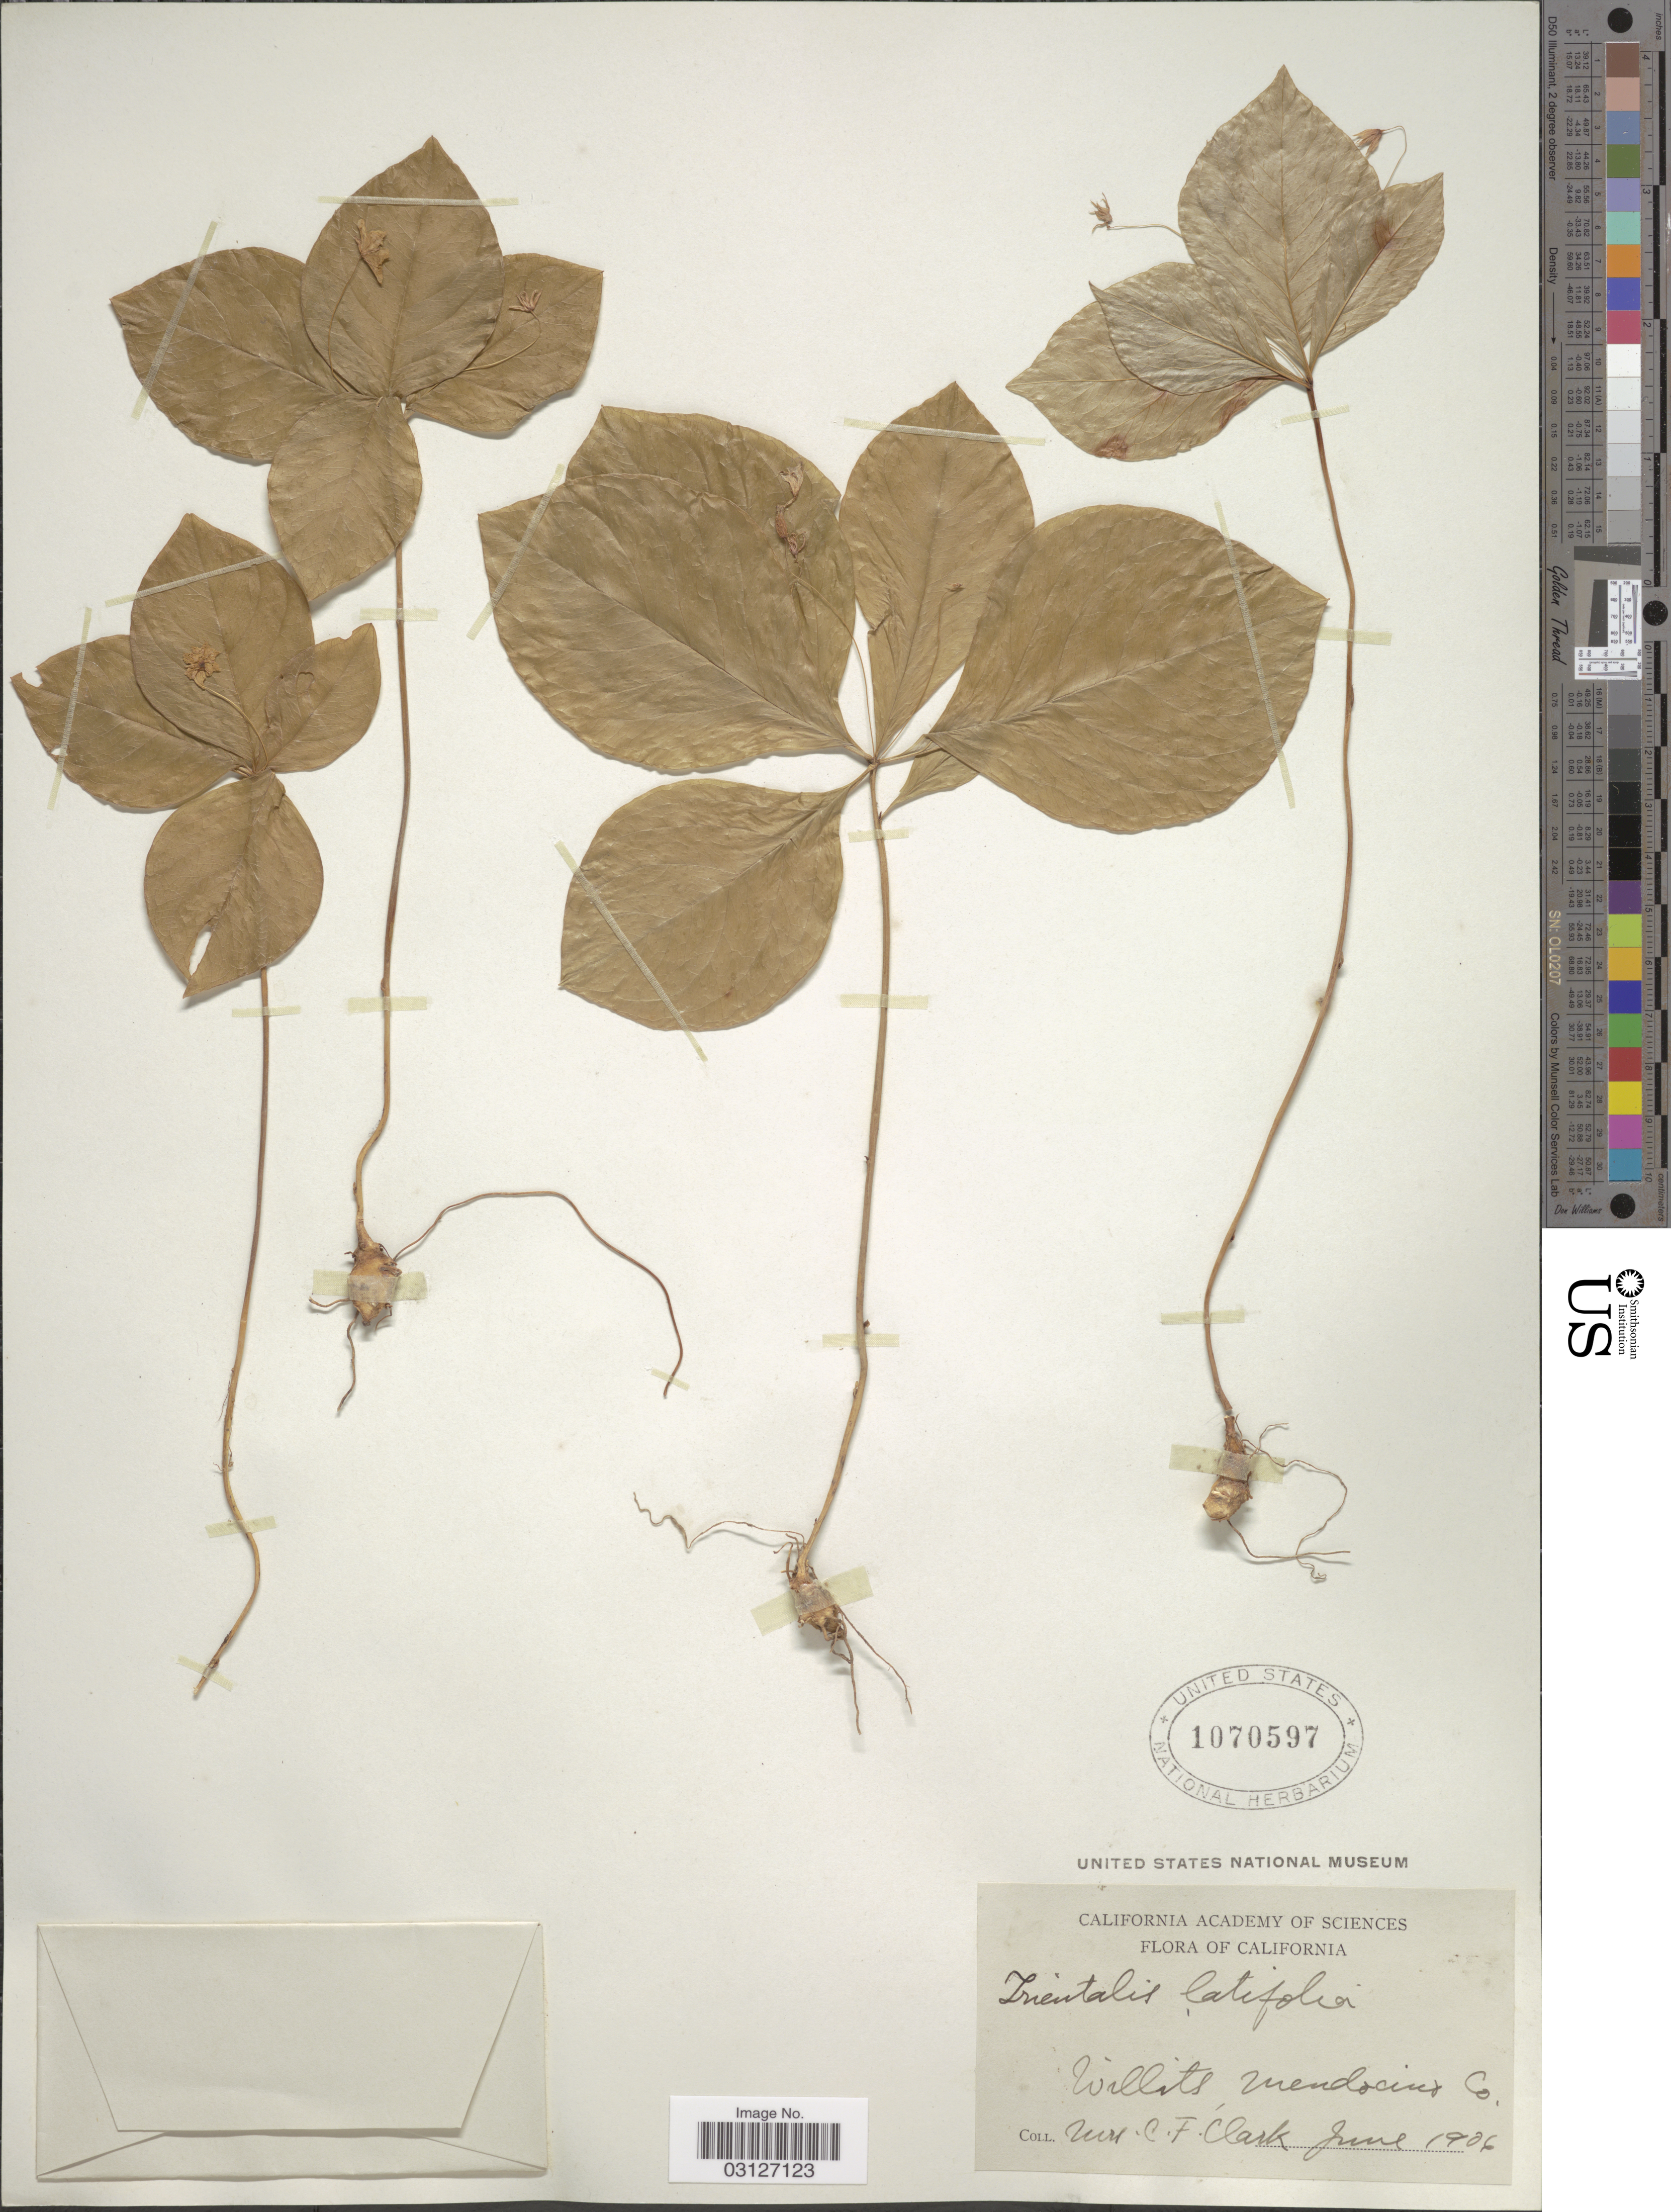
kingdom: Plantae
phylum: Tracheophyta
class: Magnoliopsida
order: Ericales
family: Primulaceae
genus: Trientalis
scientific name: Trientalis latifolia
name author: Hook.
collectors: C. Clark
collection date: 1906-06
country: United States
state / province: California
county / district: Mendocino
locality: Willits, Mendocino Co.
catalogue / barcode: US 1070597